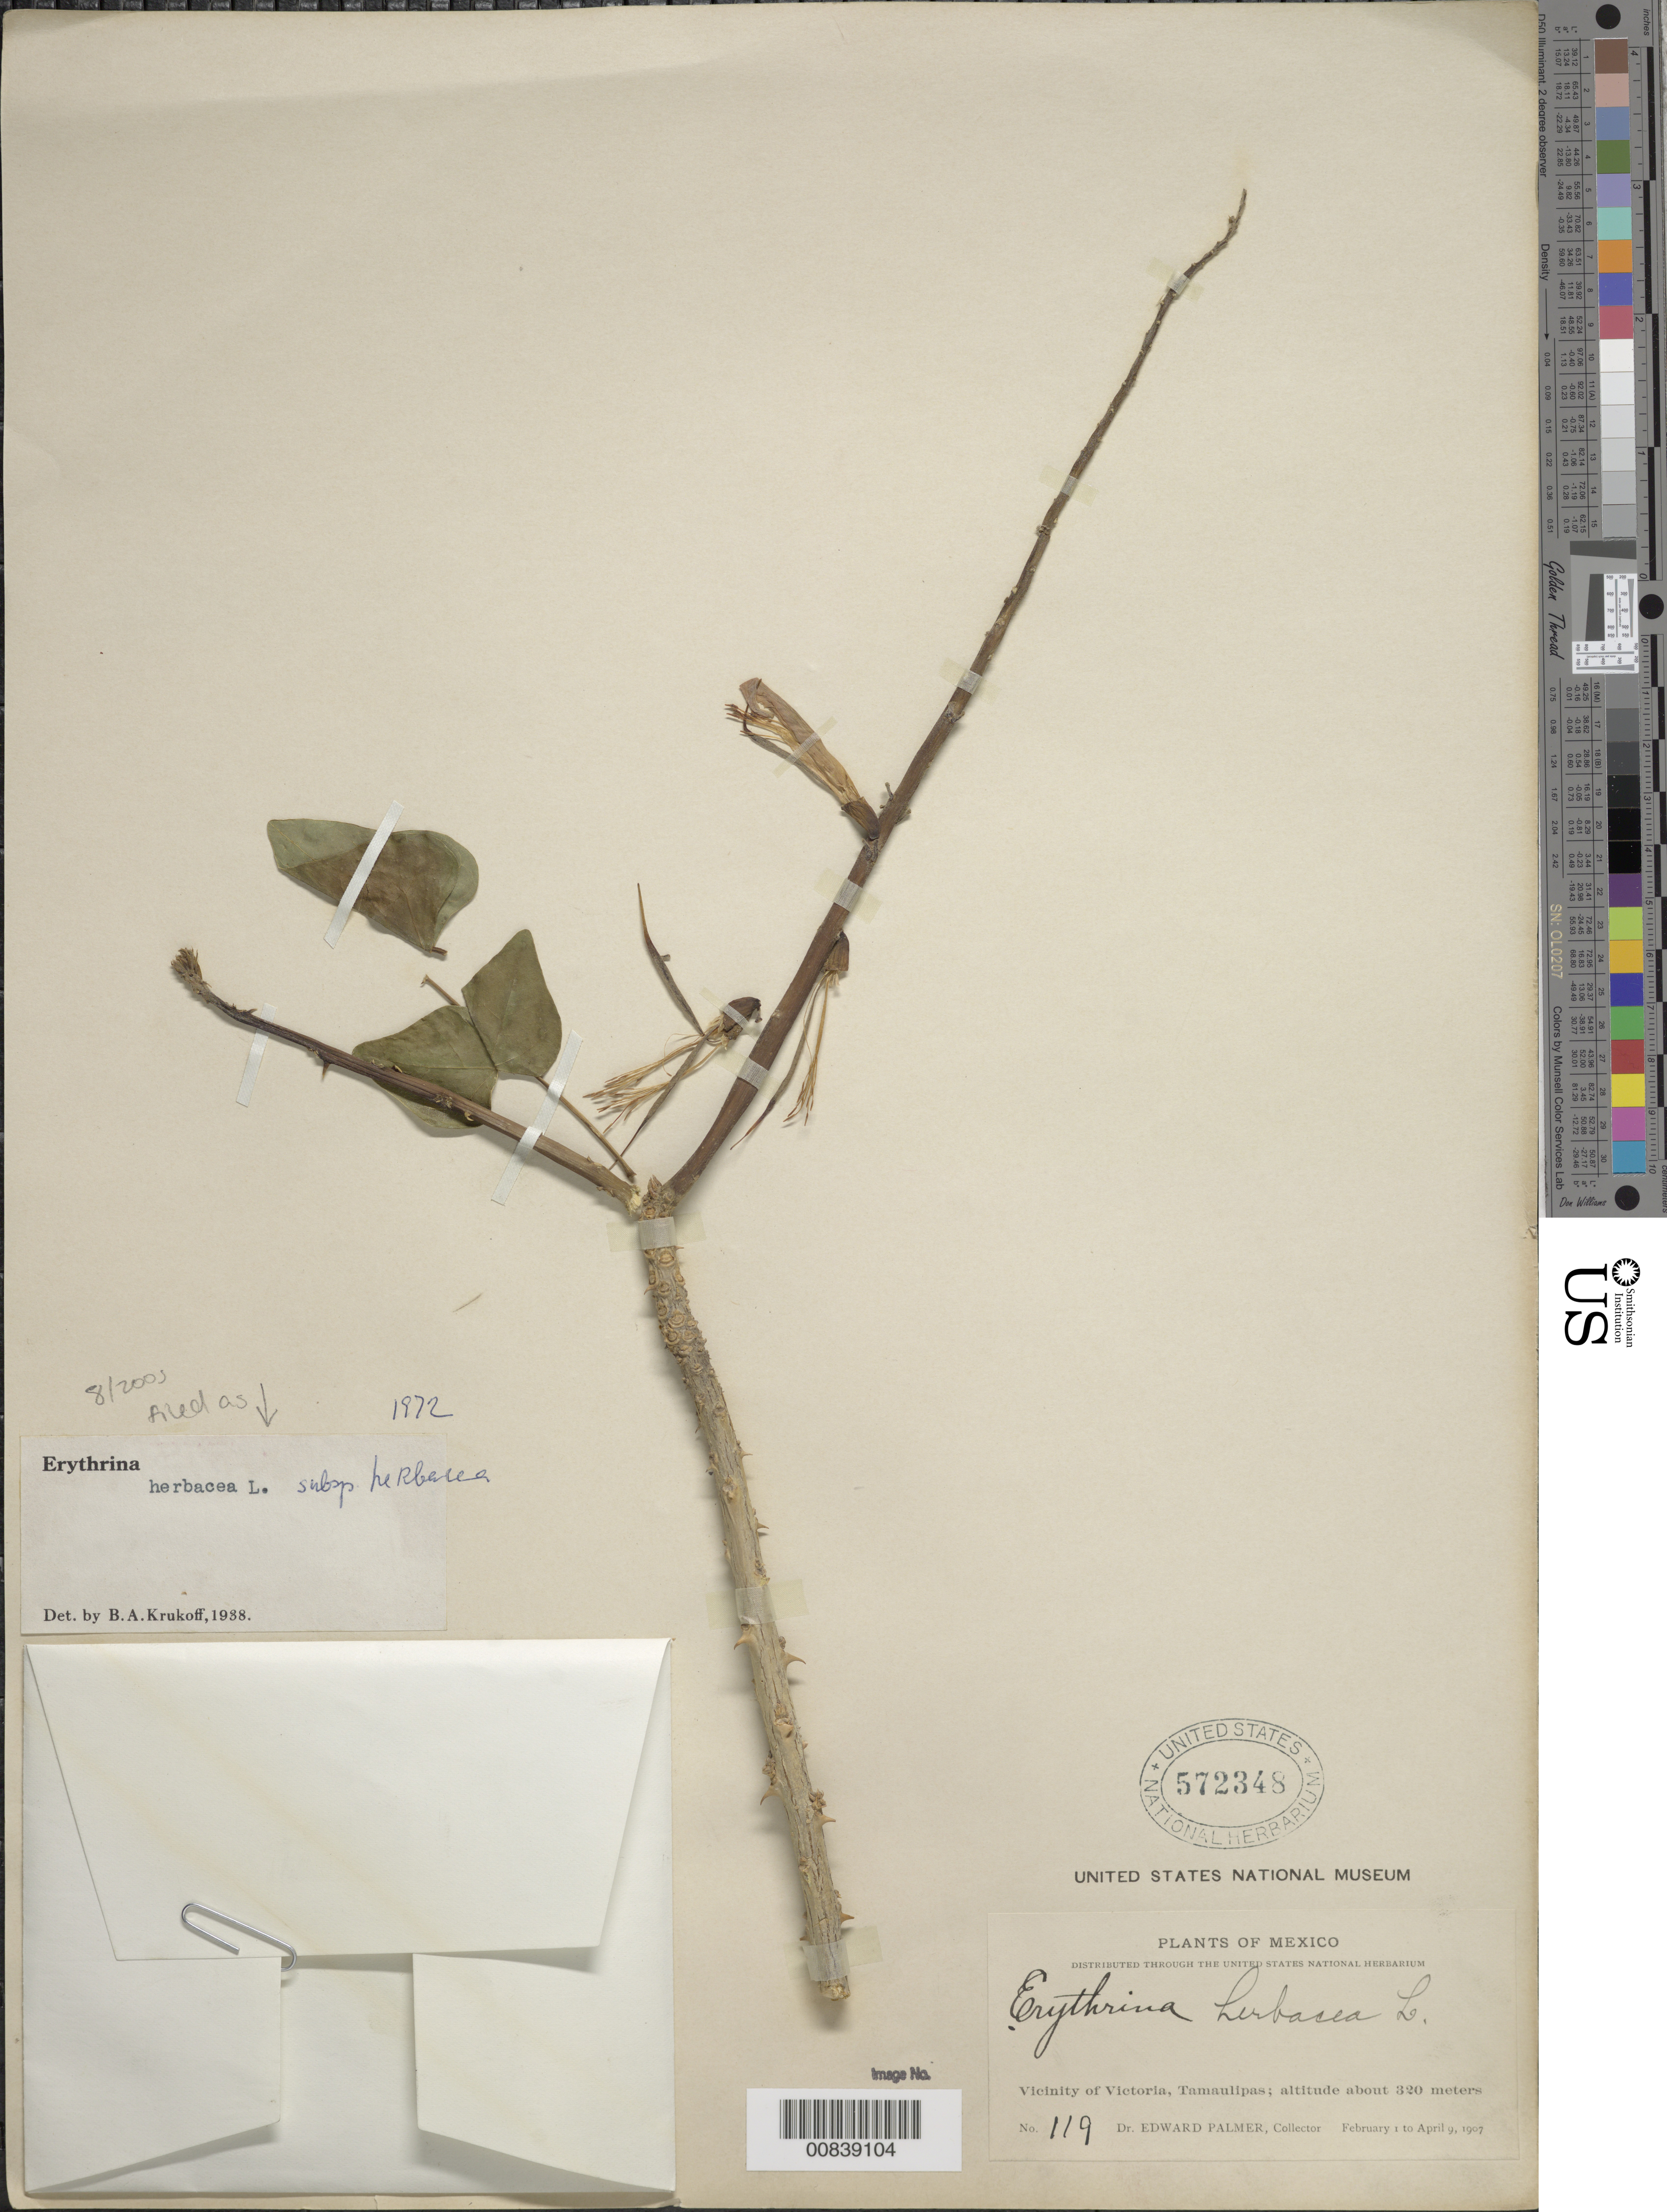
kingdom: Plantae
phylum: Tracheophyta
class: Magnoliopsida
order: Fabales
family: Fabaceae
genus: Erythrina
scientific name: Erythrina herbacea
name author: L.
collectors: E. Palmer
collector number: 119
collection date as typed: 01 Feb 1907 to 09 Apr 1907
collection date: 1907-02-01/1907-04-09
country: Mexico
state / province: Tamaulipas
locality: Vicinity of Victoria.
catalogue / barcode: US 572348